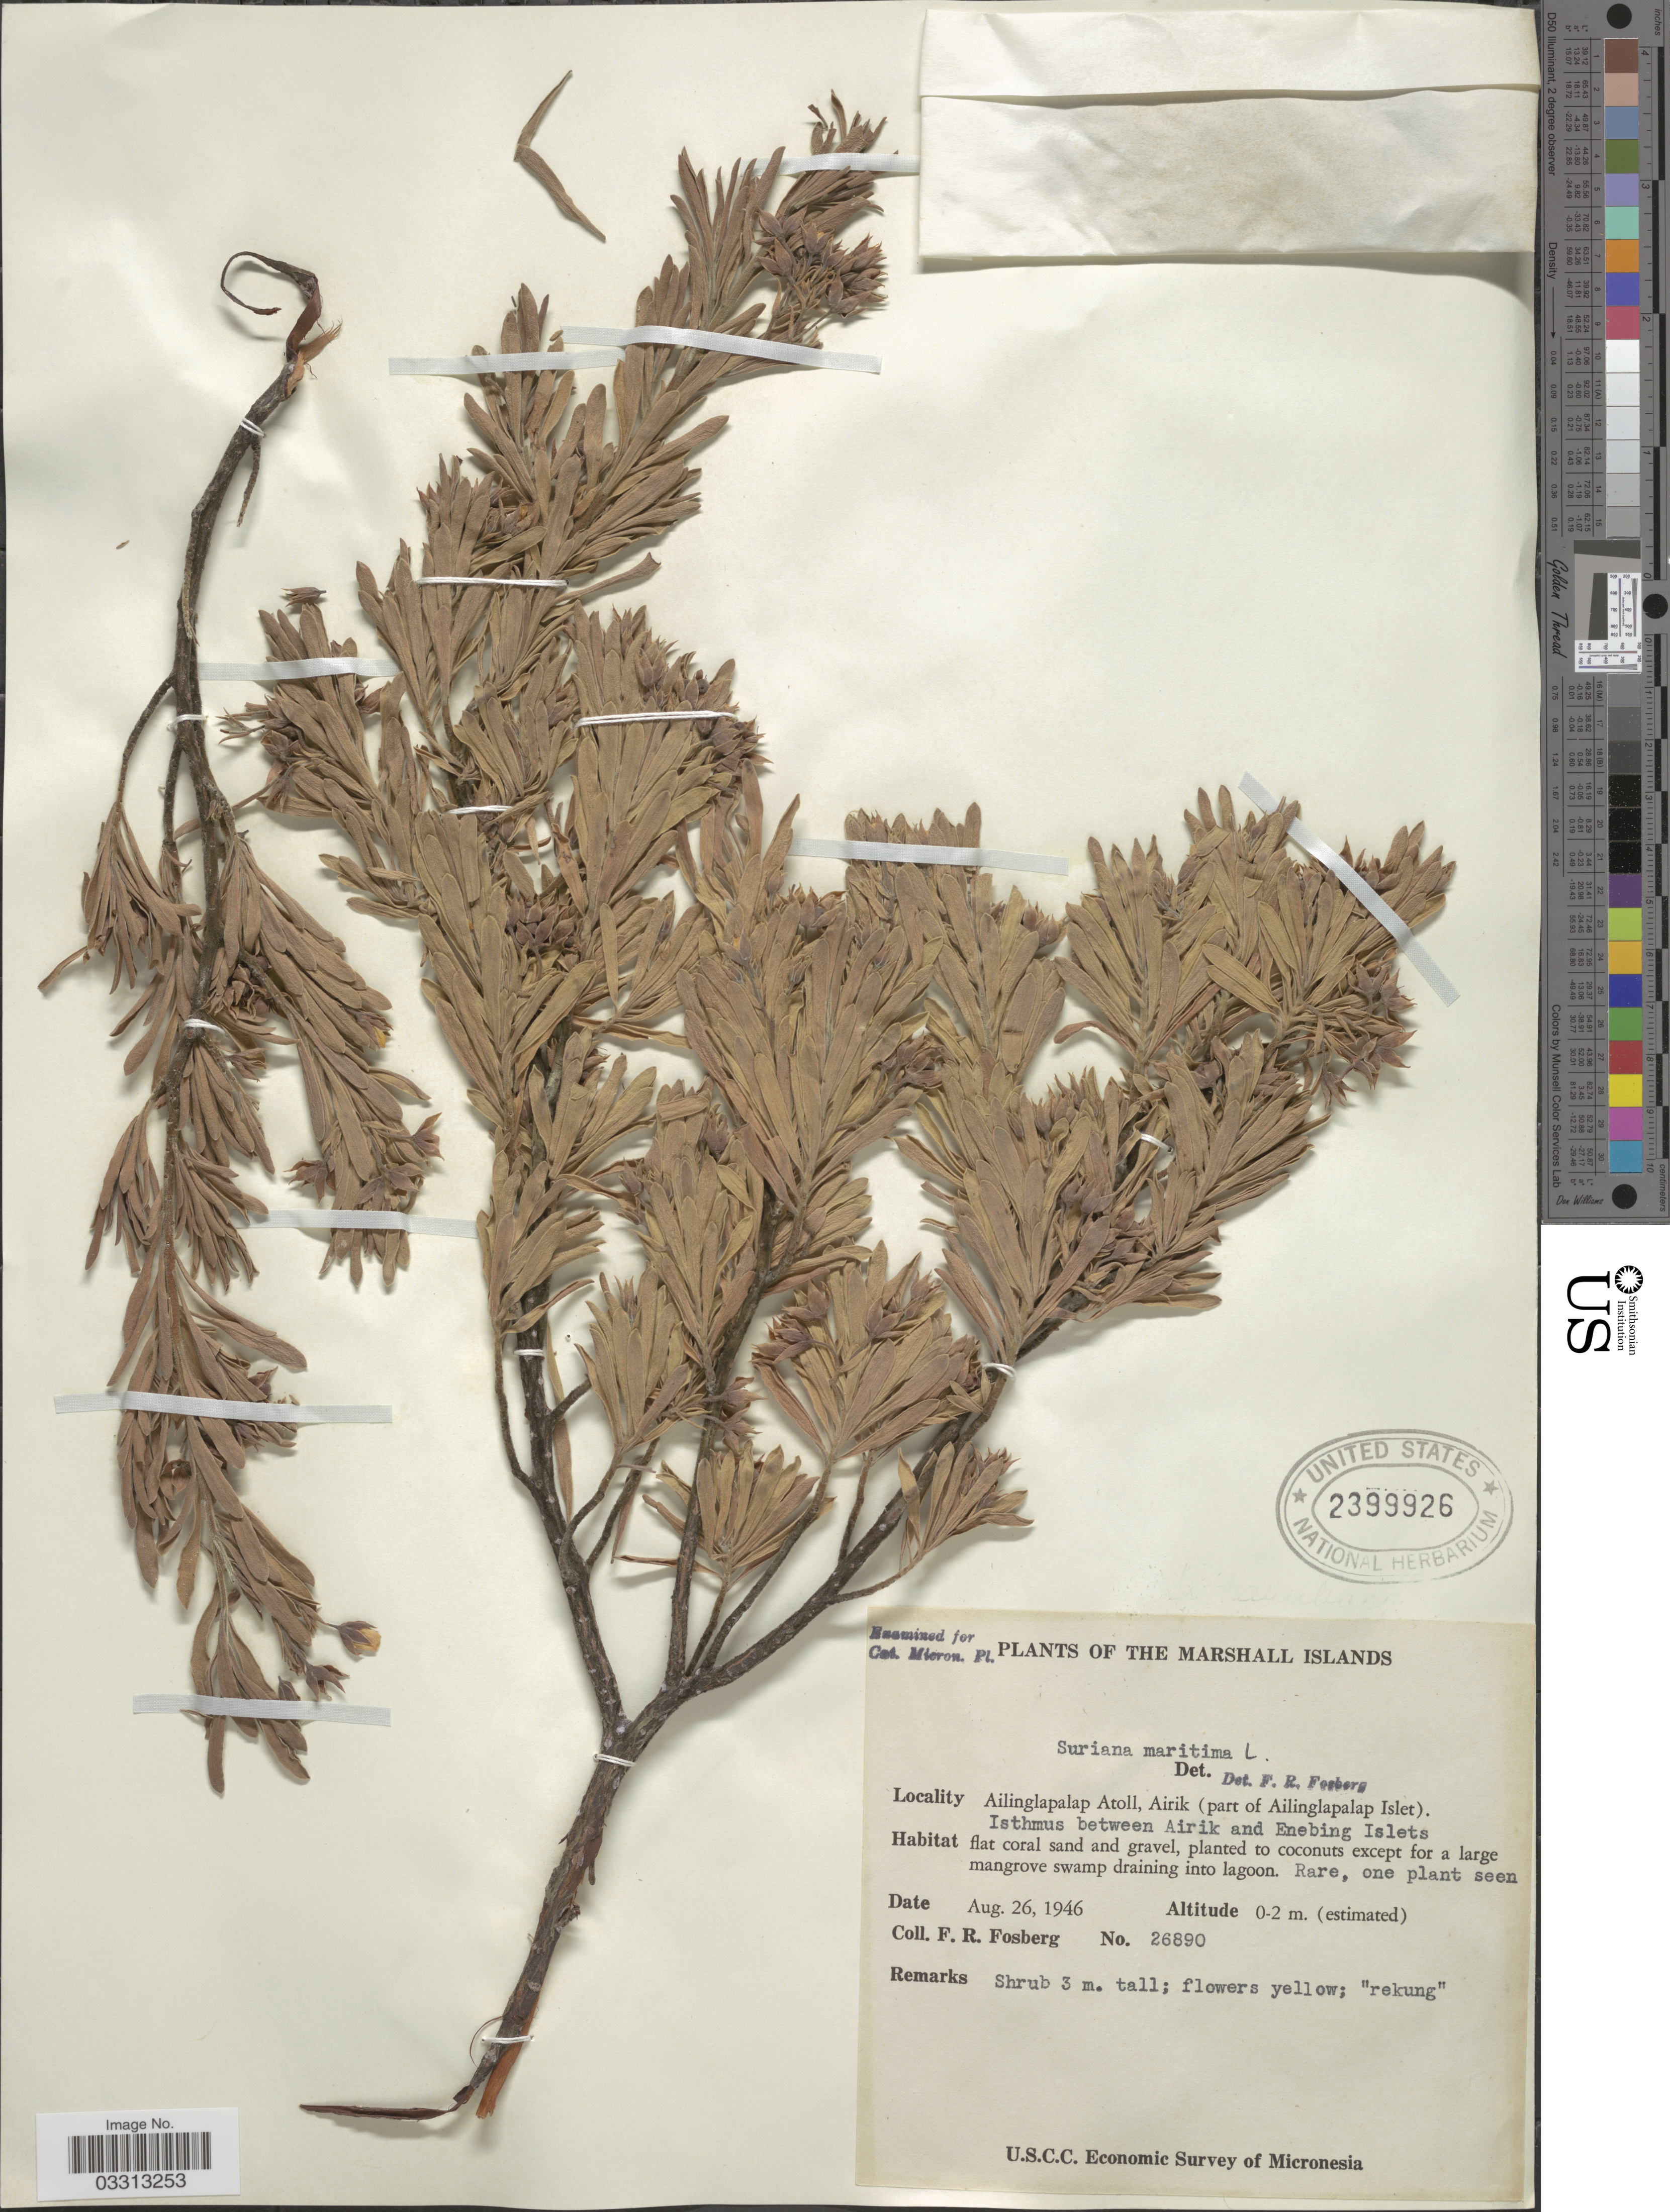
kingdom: Plantae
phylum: Tracheophyta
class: Magnoliopsida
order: Fabales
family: Surianaceae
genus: Suriana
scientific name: Suriana maritima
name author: L.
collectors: F. R. Fosberg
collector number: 26890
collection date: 1946-08-26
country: Marshall Islands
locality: Ailinglapalap Atoll, Airik (part of Ailinglapalap Islet). Isthmus between Airik and Enebing Islets.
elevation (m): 0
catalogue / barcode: US 2399926